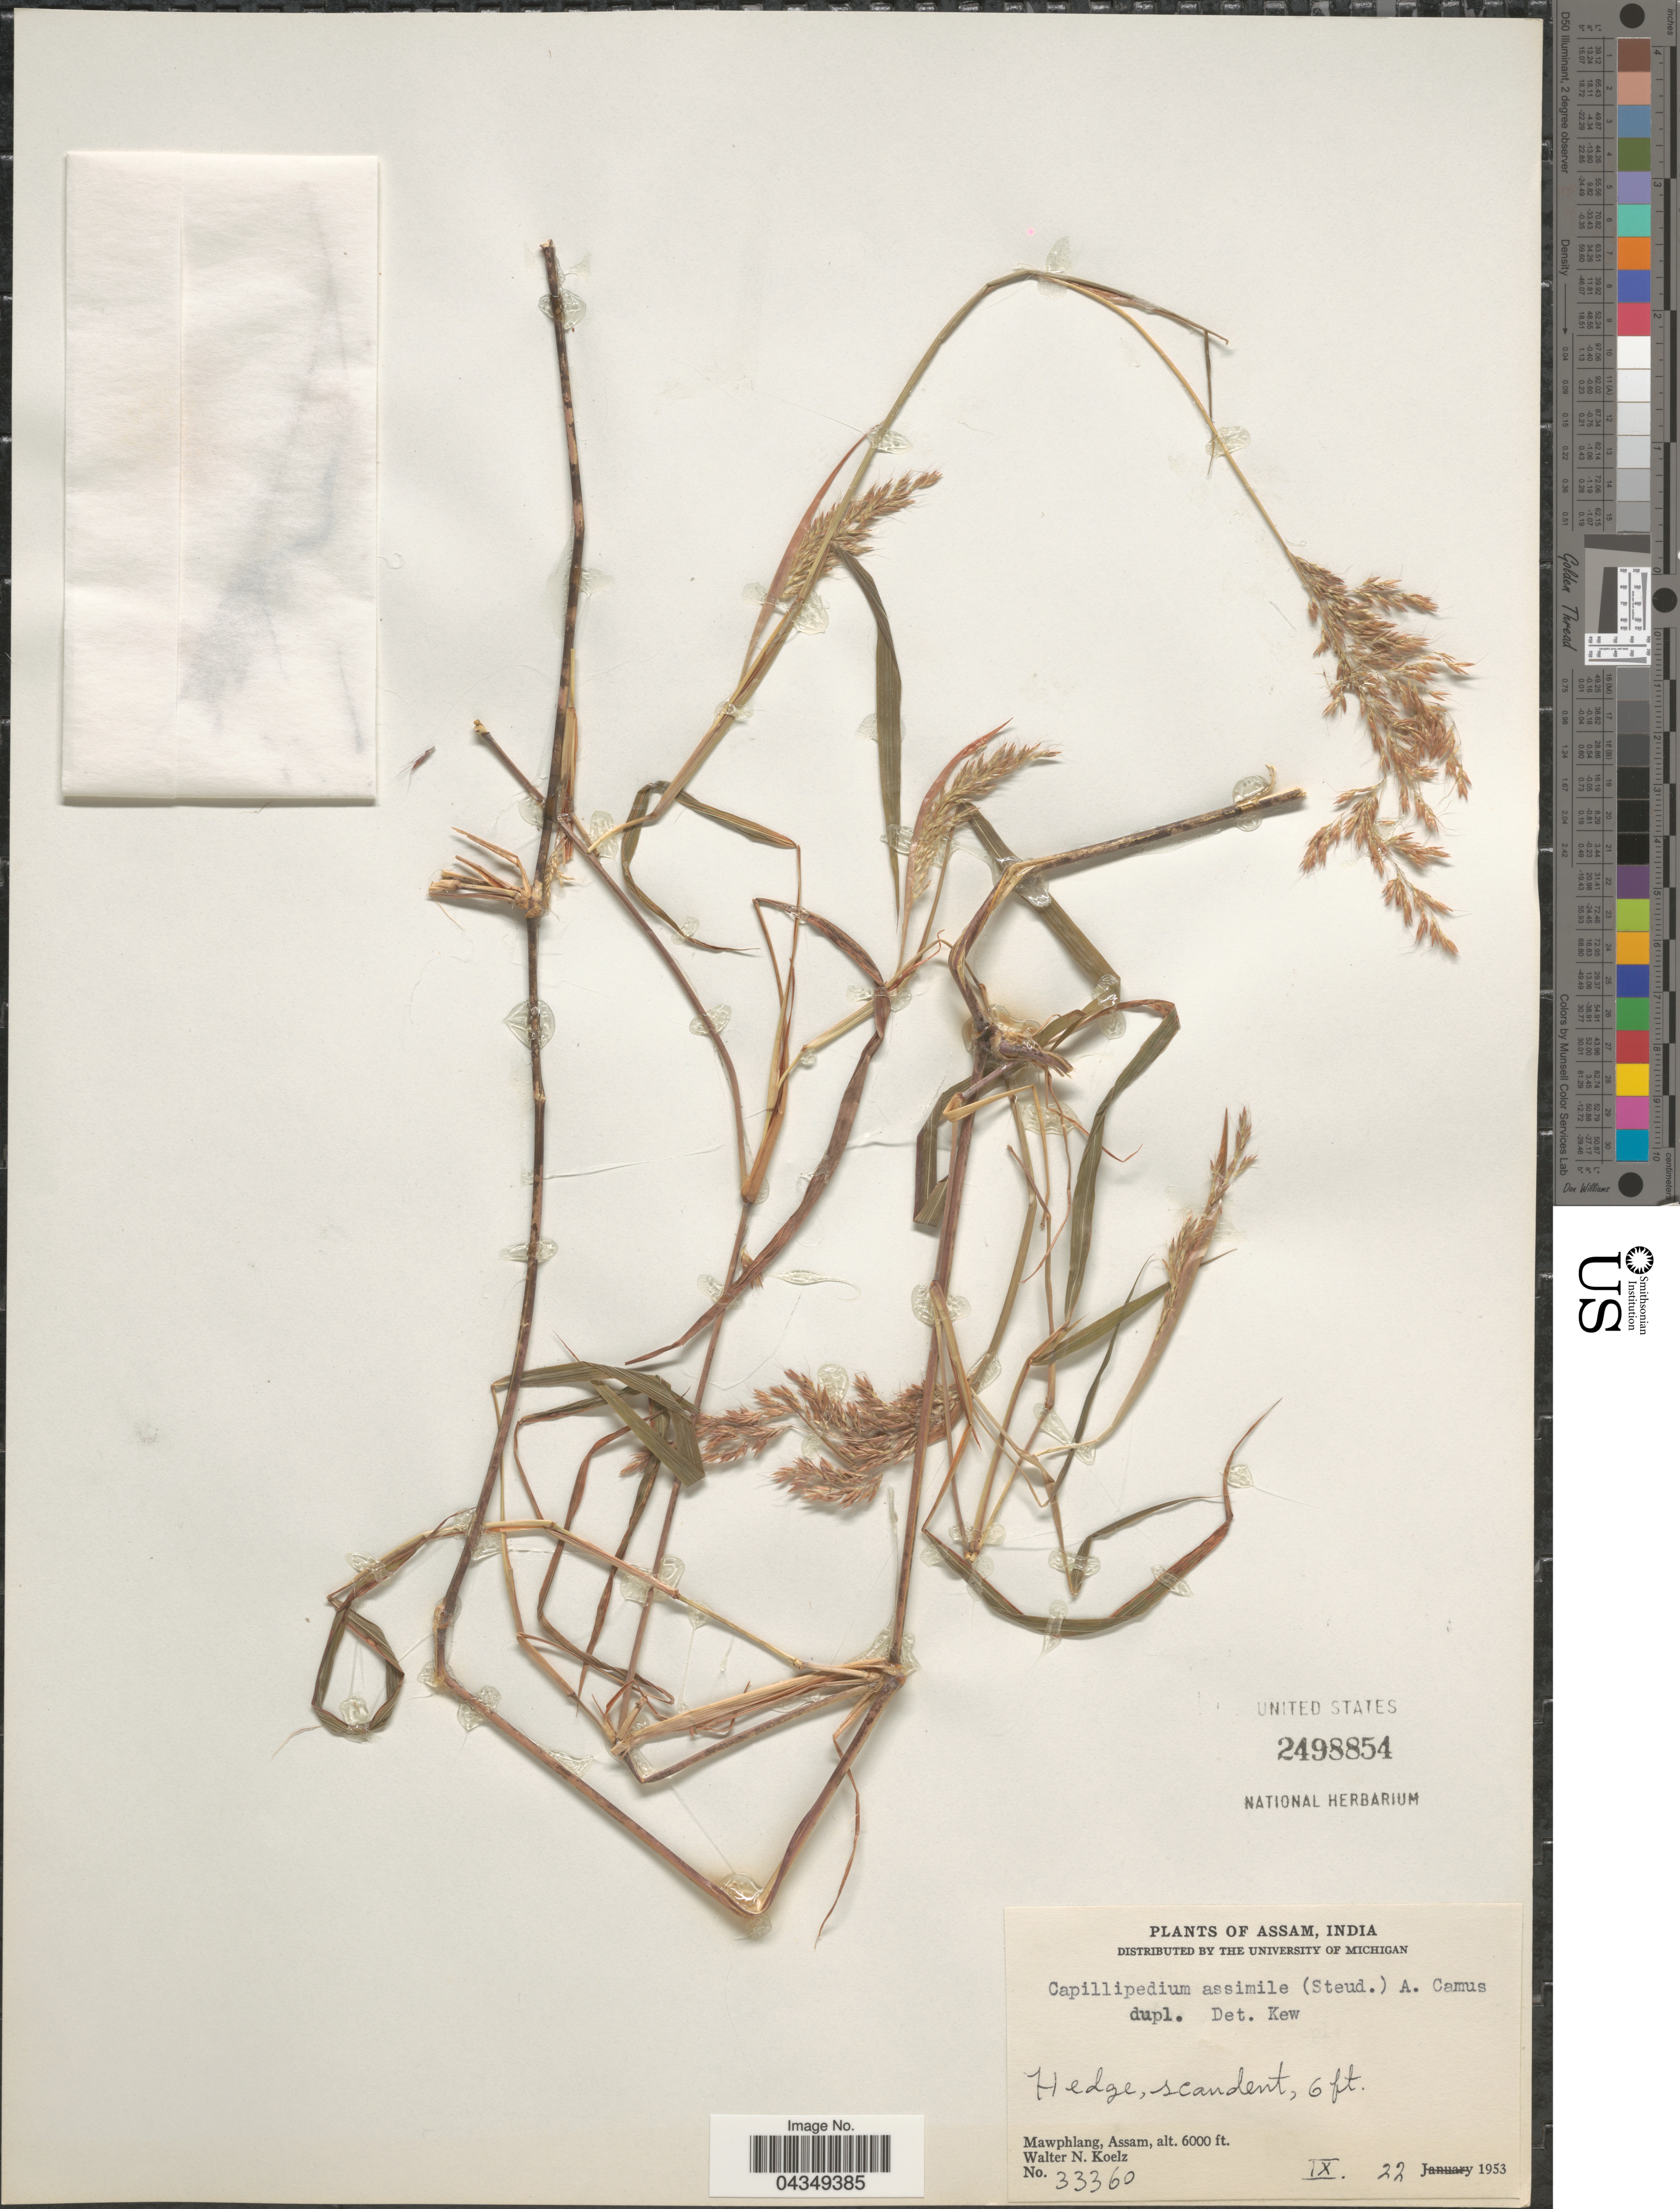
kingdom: Plantae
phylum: Tracheophyta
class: Liliopsida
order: Poales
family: Poaceae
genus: Capillipedium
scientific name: Capillipedium assimile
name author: (Steud.) A. Camus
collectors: W. N. Koelz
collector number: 33360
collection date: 1953-09-22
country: India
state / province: Meghalaya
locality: Mawphlang.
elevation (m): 1829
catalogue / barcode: US 2498854